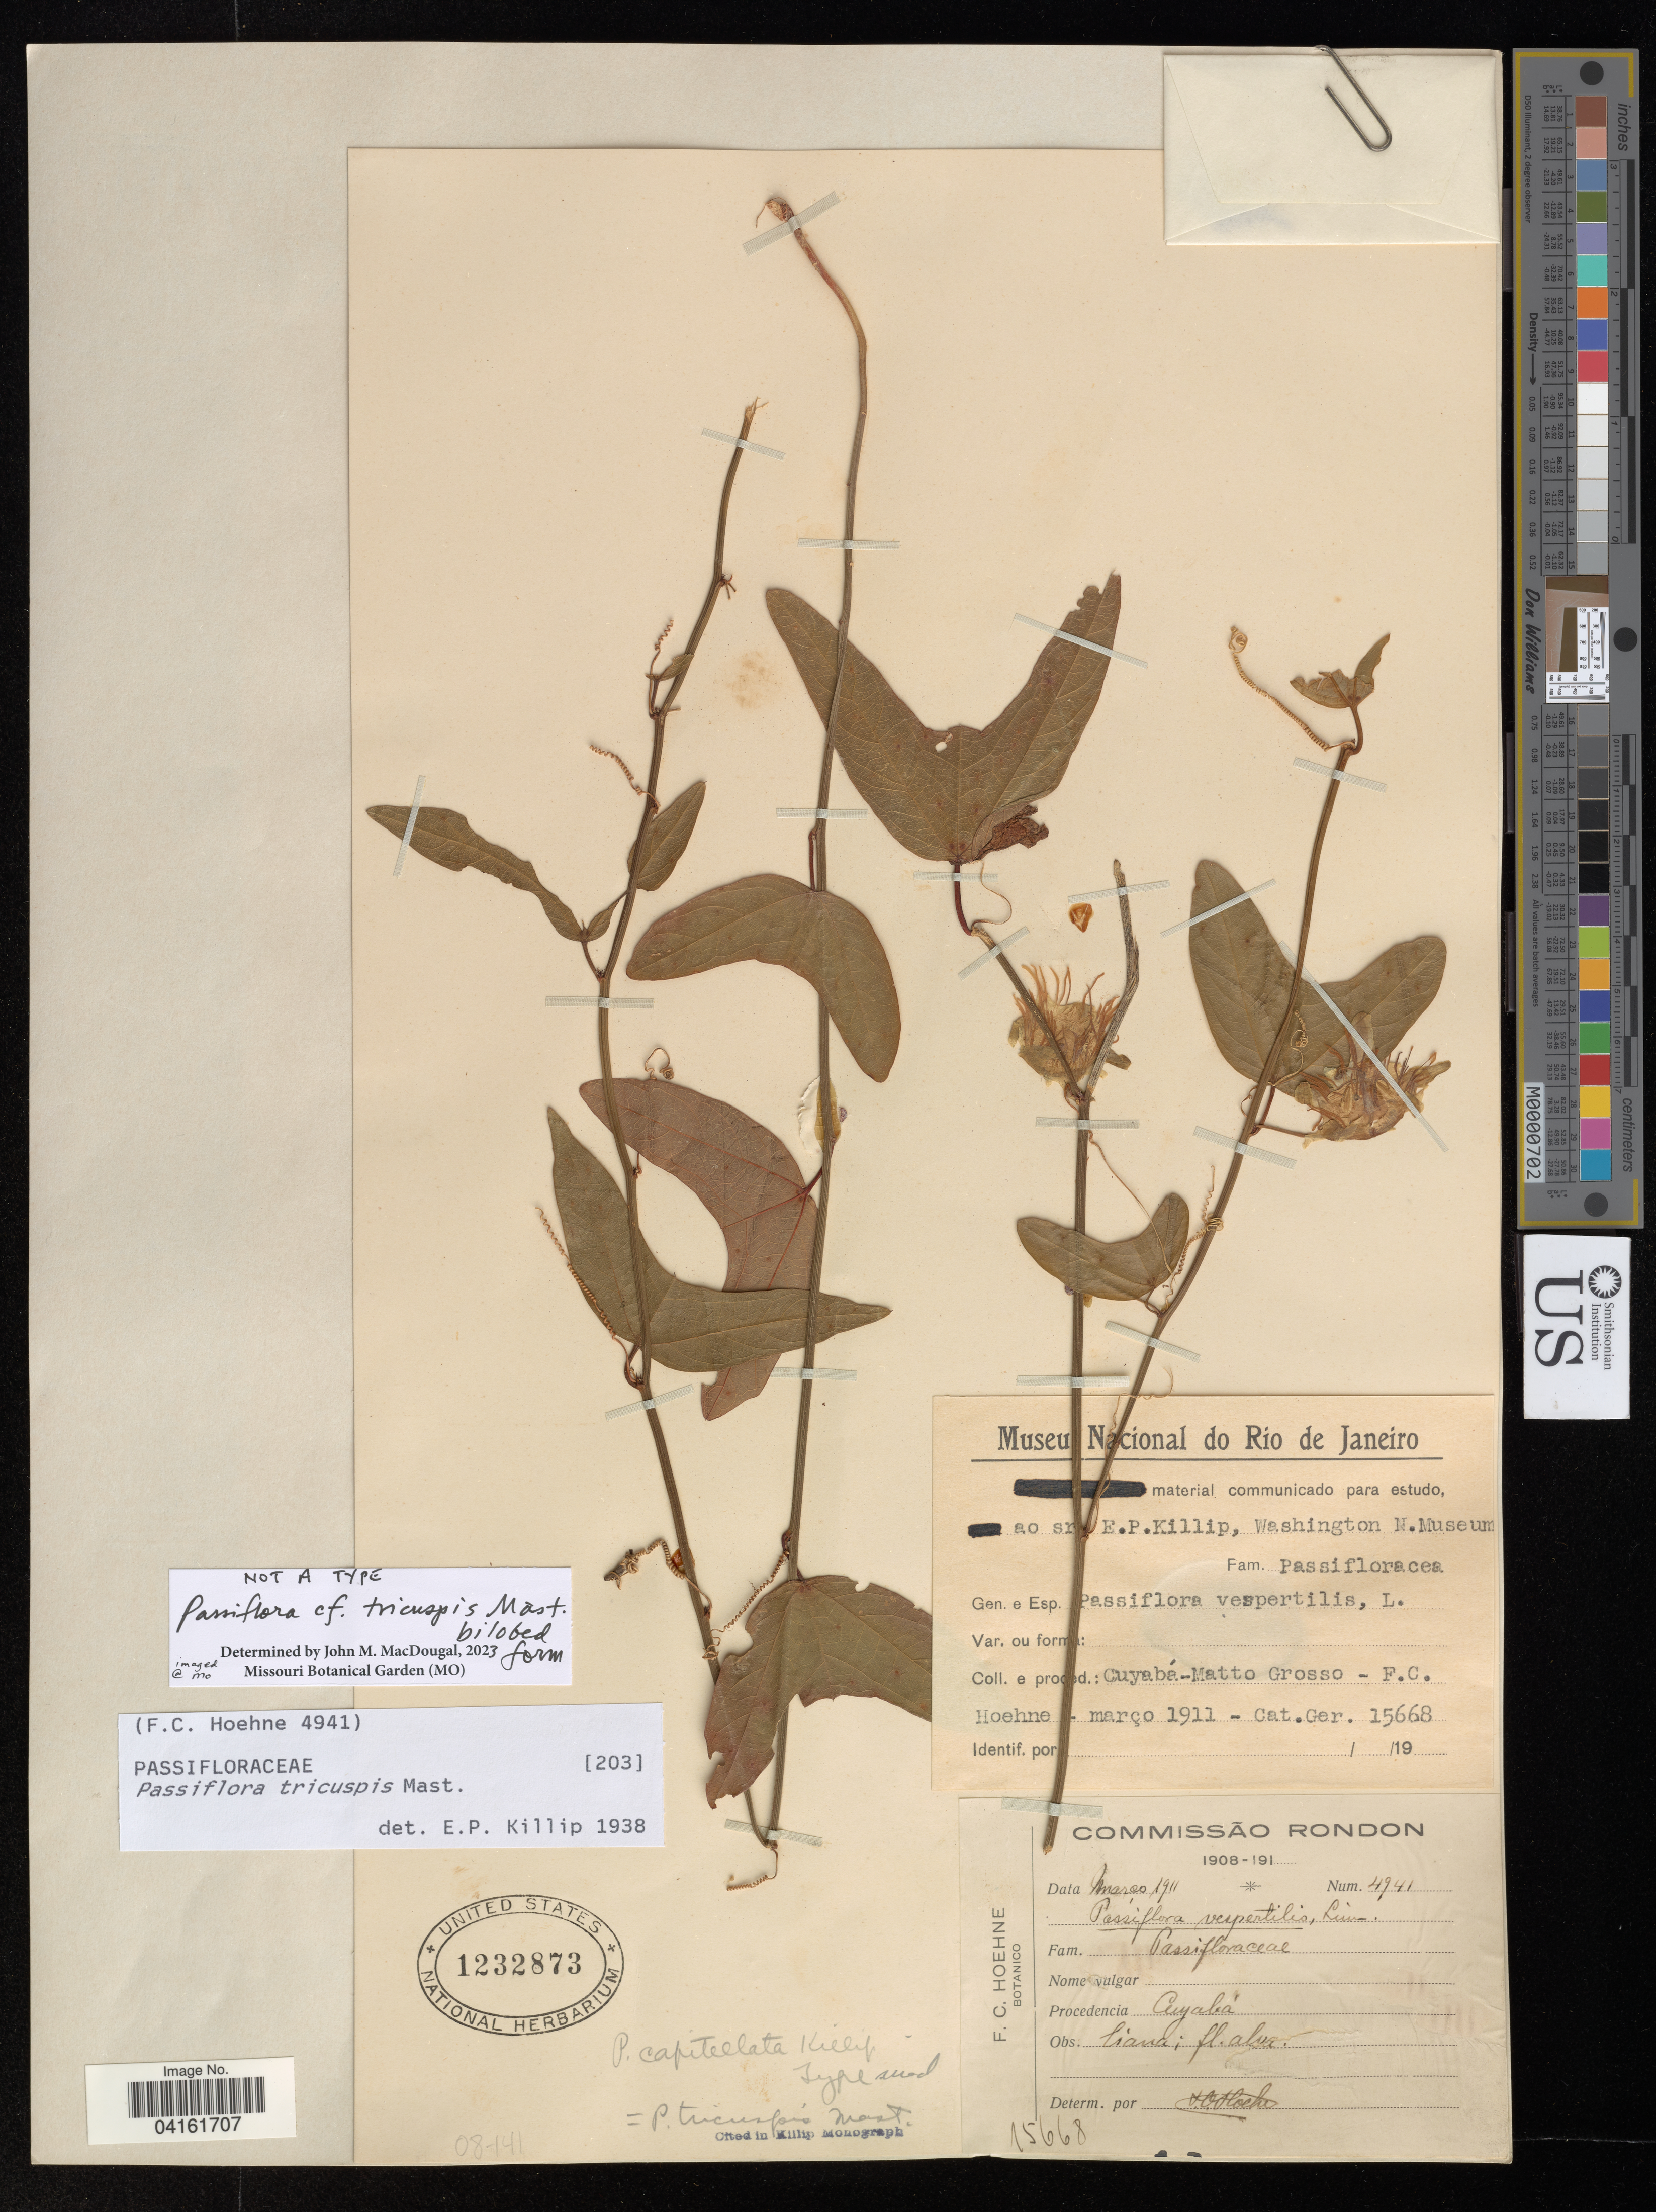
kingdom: Plantae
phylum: Tracheophyta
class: Magnoliopsida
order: Malpighiales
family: Passifloraceae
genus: Passiflora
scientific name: Passiflora tricuspis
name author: Mast.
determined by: MacDougal, John M.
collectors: F. C. Hoehne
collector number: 4941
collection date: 1911-03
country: Brazil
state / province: Mato Grosso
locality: Procedencia Cuyabá - F.C.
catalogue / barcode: US 1232873